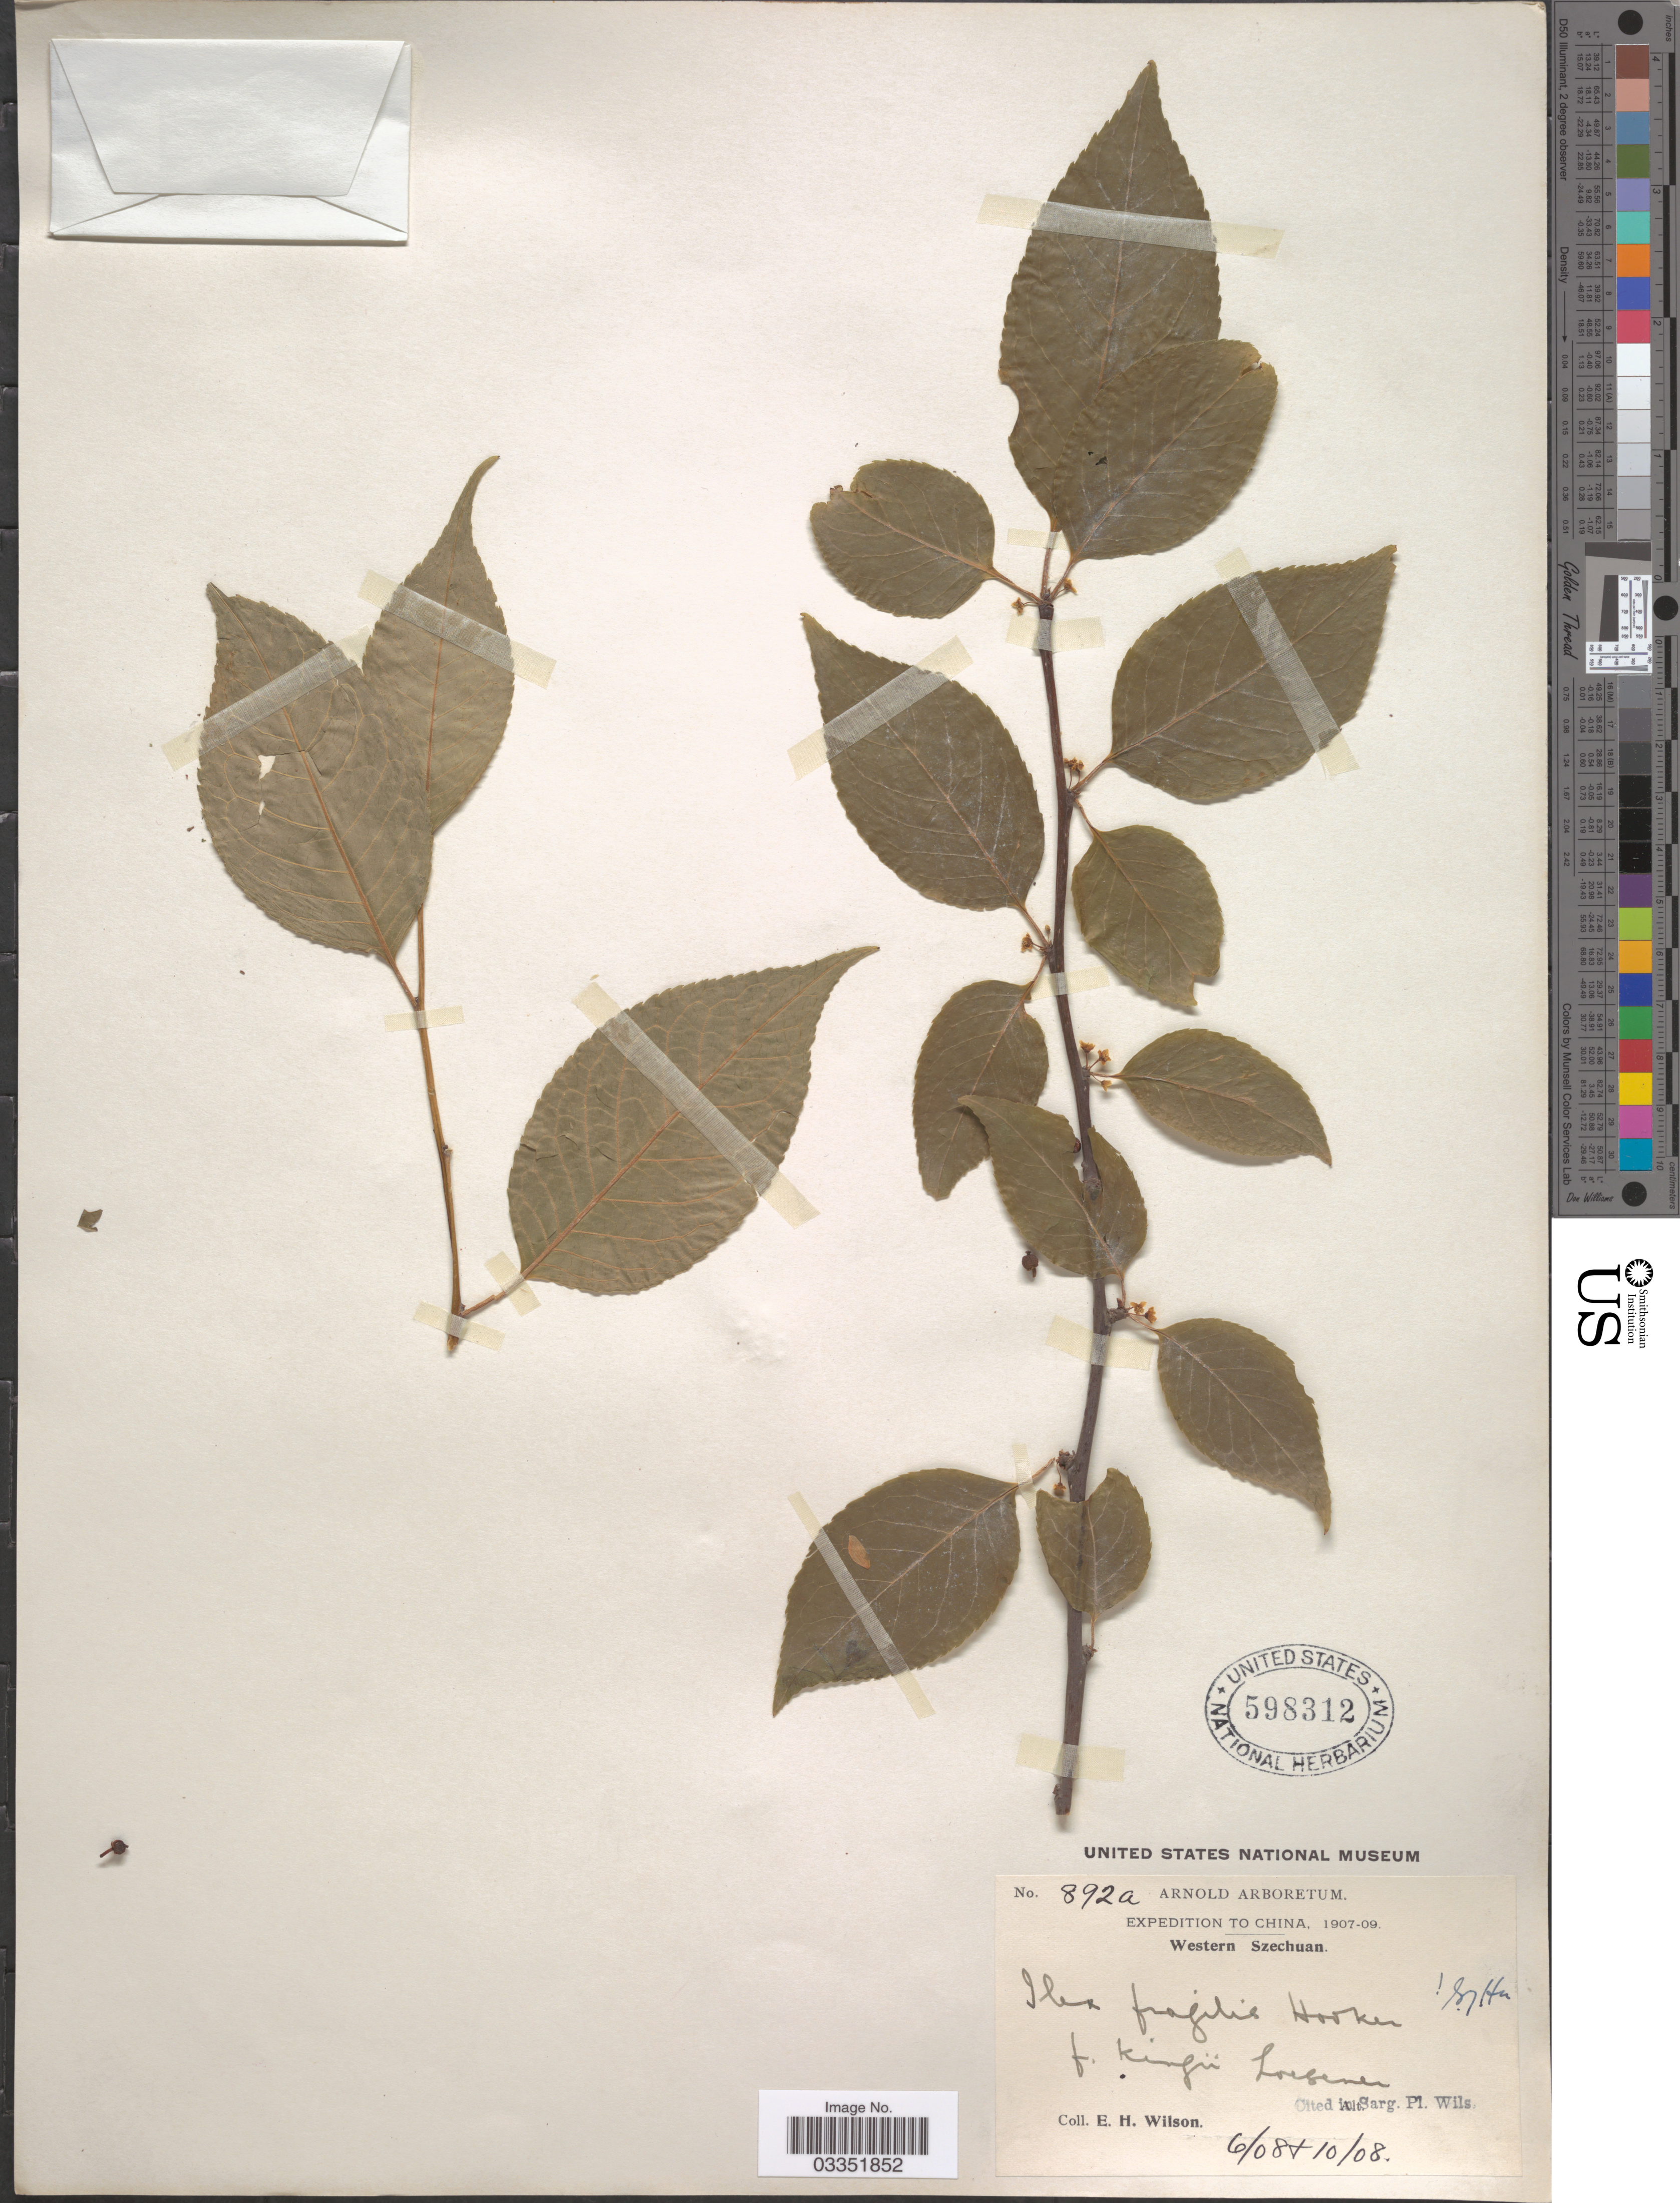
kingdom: Plantae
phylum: Tracheophyta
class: Magnoliopsida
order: Aquifoliales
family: Aquifoliaceae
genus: Ilex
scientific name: Ilex fragilis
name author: Hook. f.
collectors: E. Wilson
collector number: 892a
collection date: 1908-06/1908-10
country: China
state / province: Sichuan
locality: Western Szechuan.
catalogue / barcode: US 598312